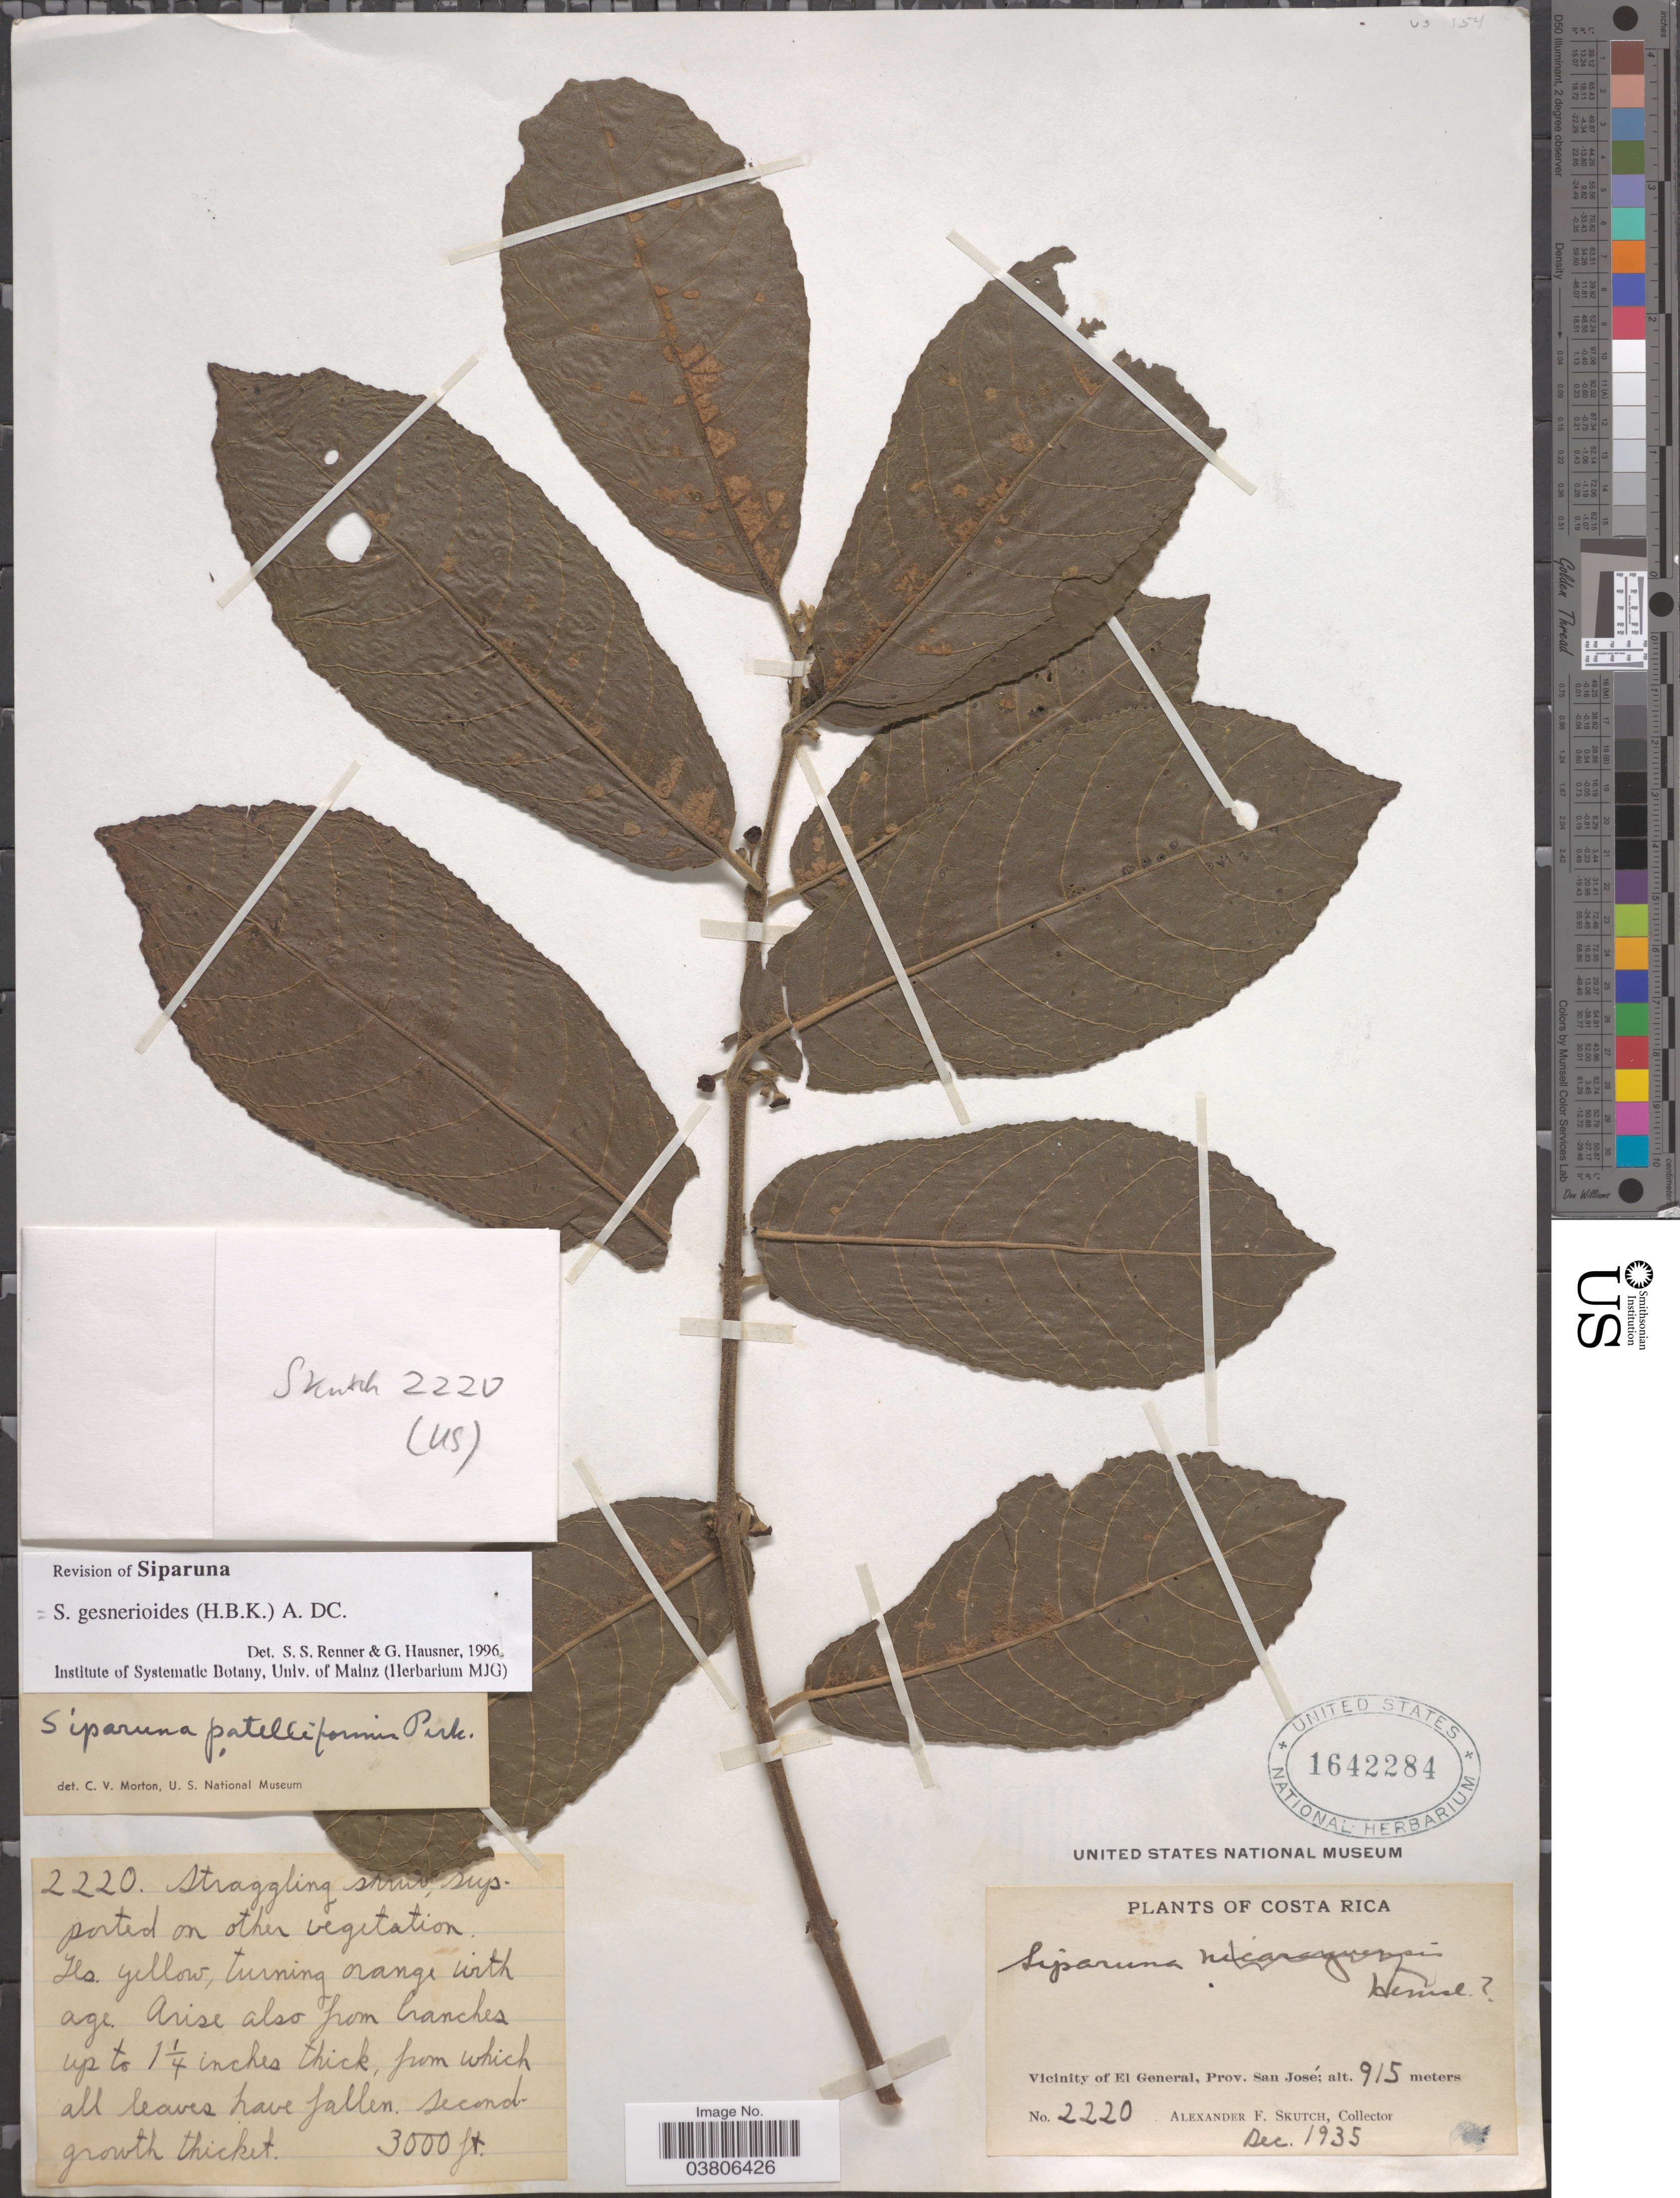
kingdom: Plantae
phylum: Tracheophyta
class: Magnoliopsida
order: Laurales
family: Siparunaceae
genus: Siparuna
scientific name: Siparuna gesnerioides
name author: (Kunth) A. DC.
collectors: A. F. Skutch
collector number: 2220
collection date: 1935-12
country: Costa Rica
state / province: San José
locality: Vicinity of El General.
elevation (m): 915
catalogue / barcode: US 1642284